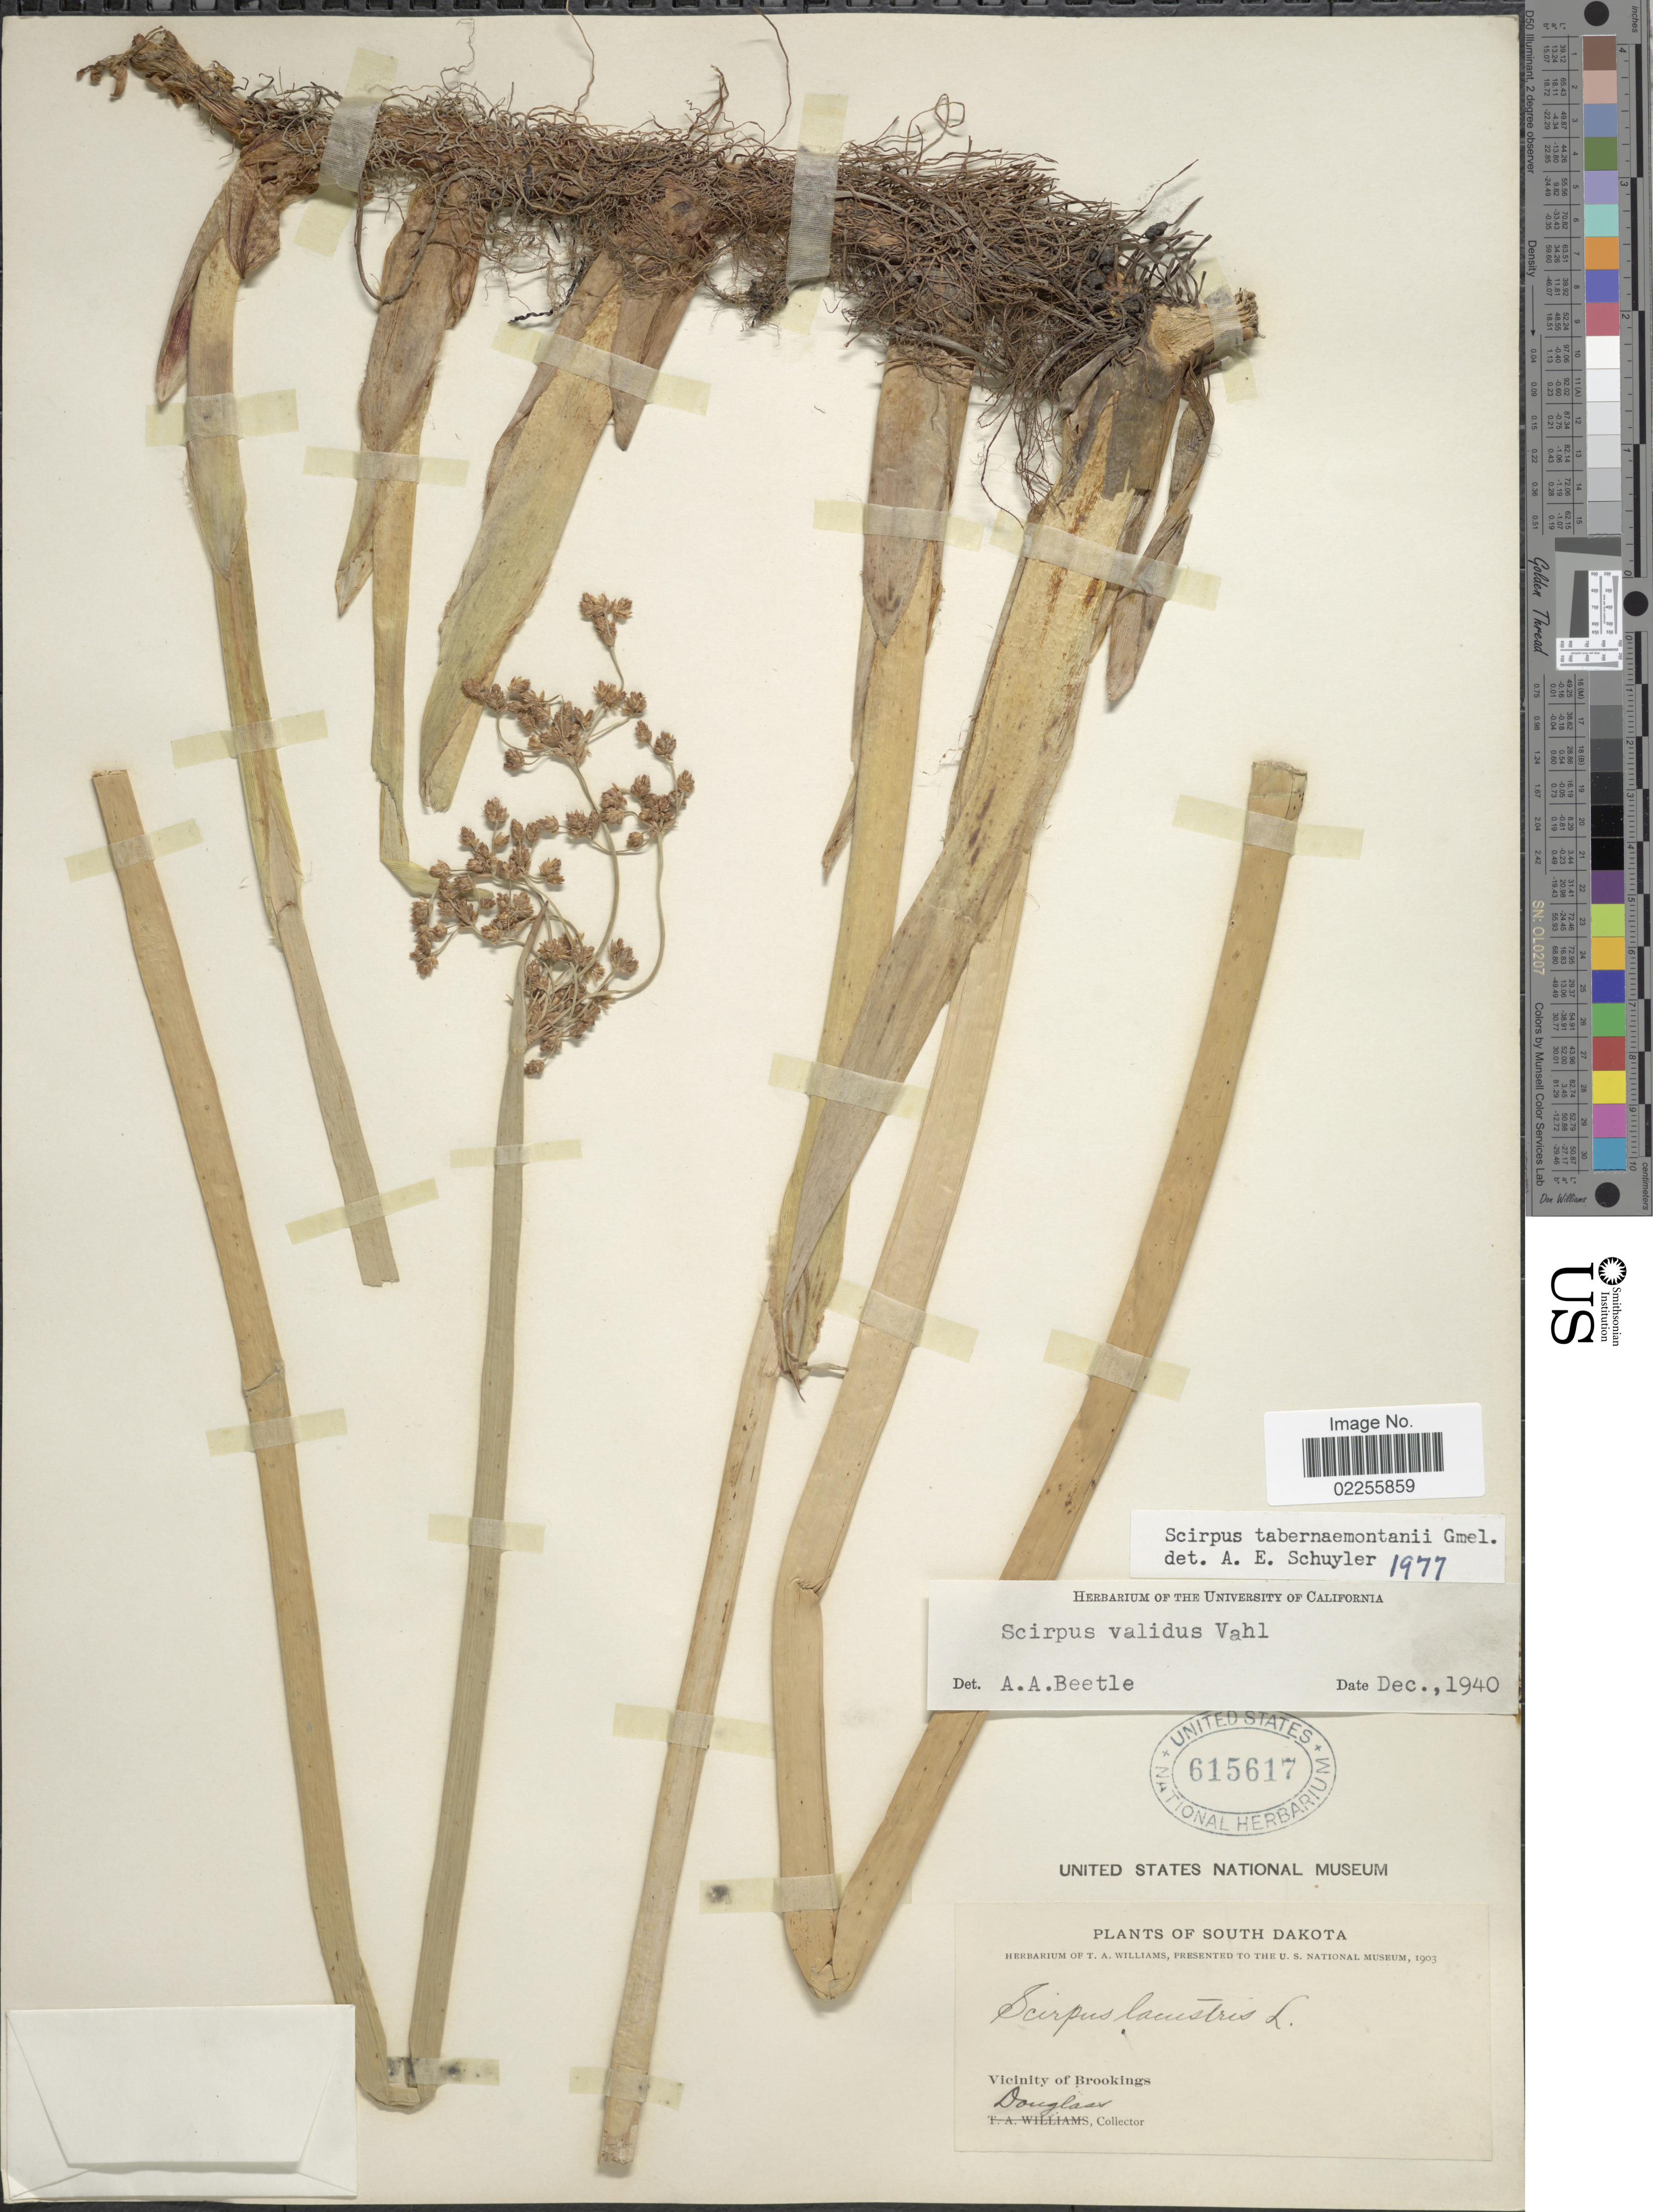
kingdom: Plantae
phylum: Tracheophyta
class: Liliopsida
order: Poales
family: Cyperaceae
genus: Schoenoplectus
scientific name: Schoenoplectus tabernaemontani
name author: (C.C. Gmel.) Palla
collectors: Douglass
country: United States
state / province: South Dakota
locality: Vicinity of Brookings.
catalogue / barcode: US 615617